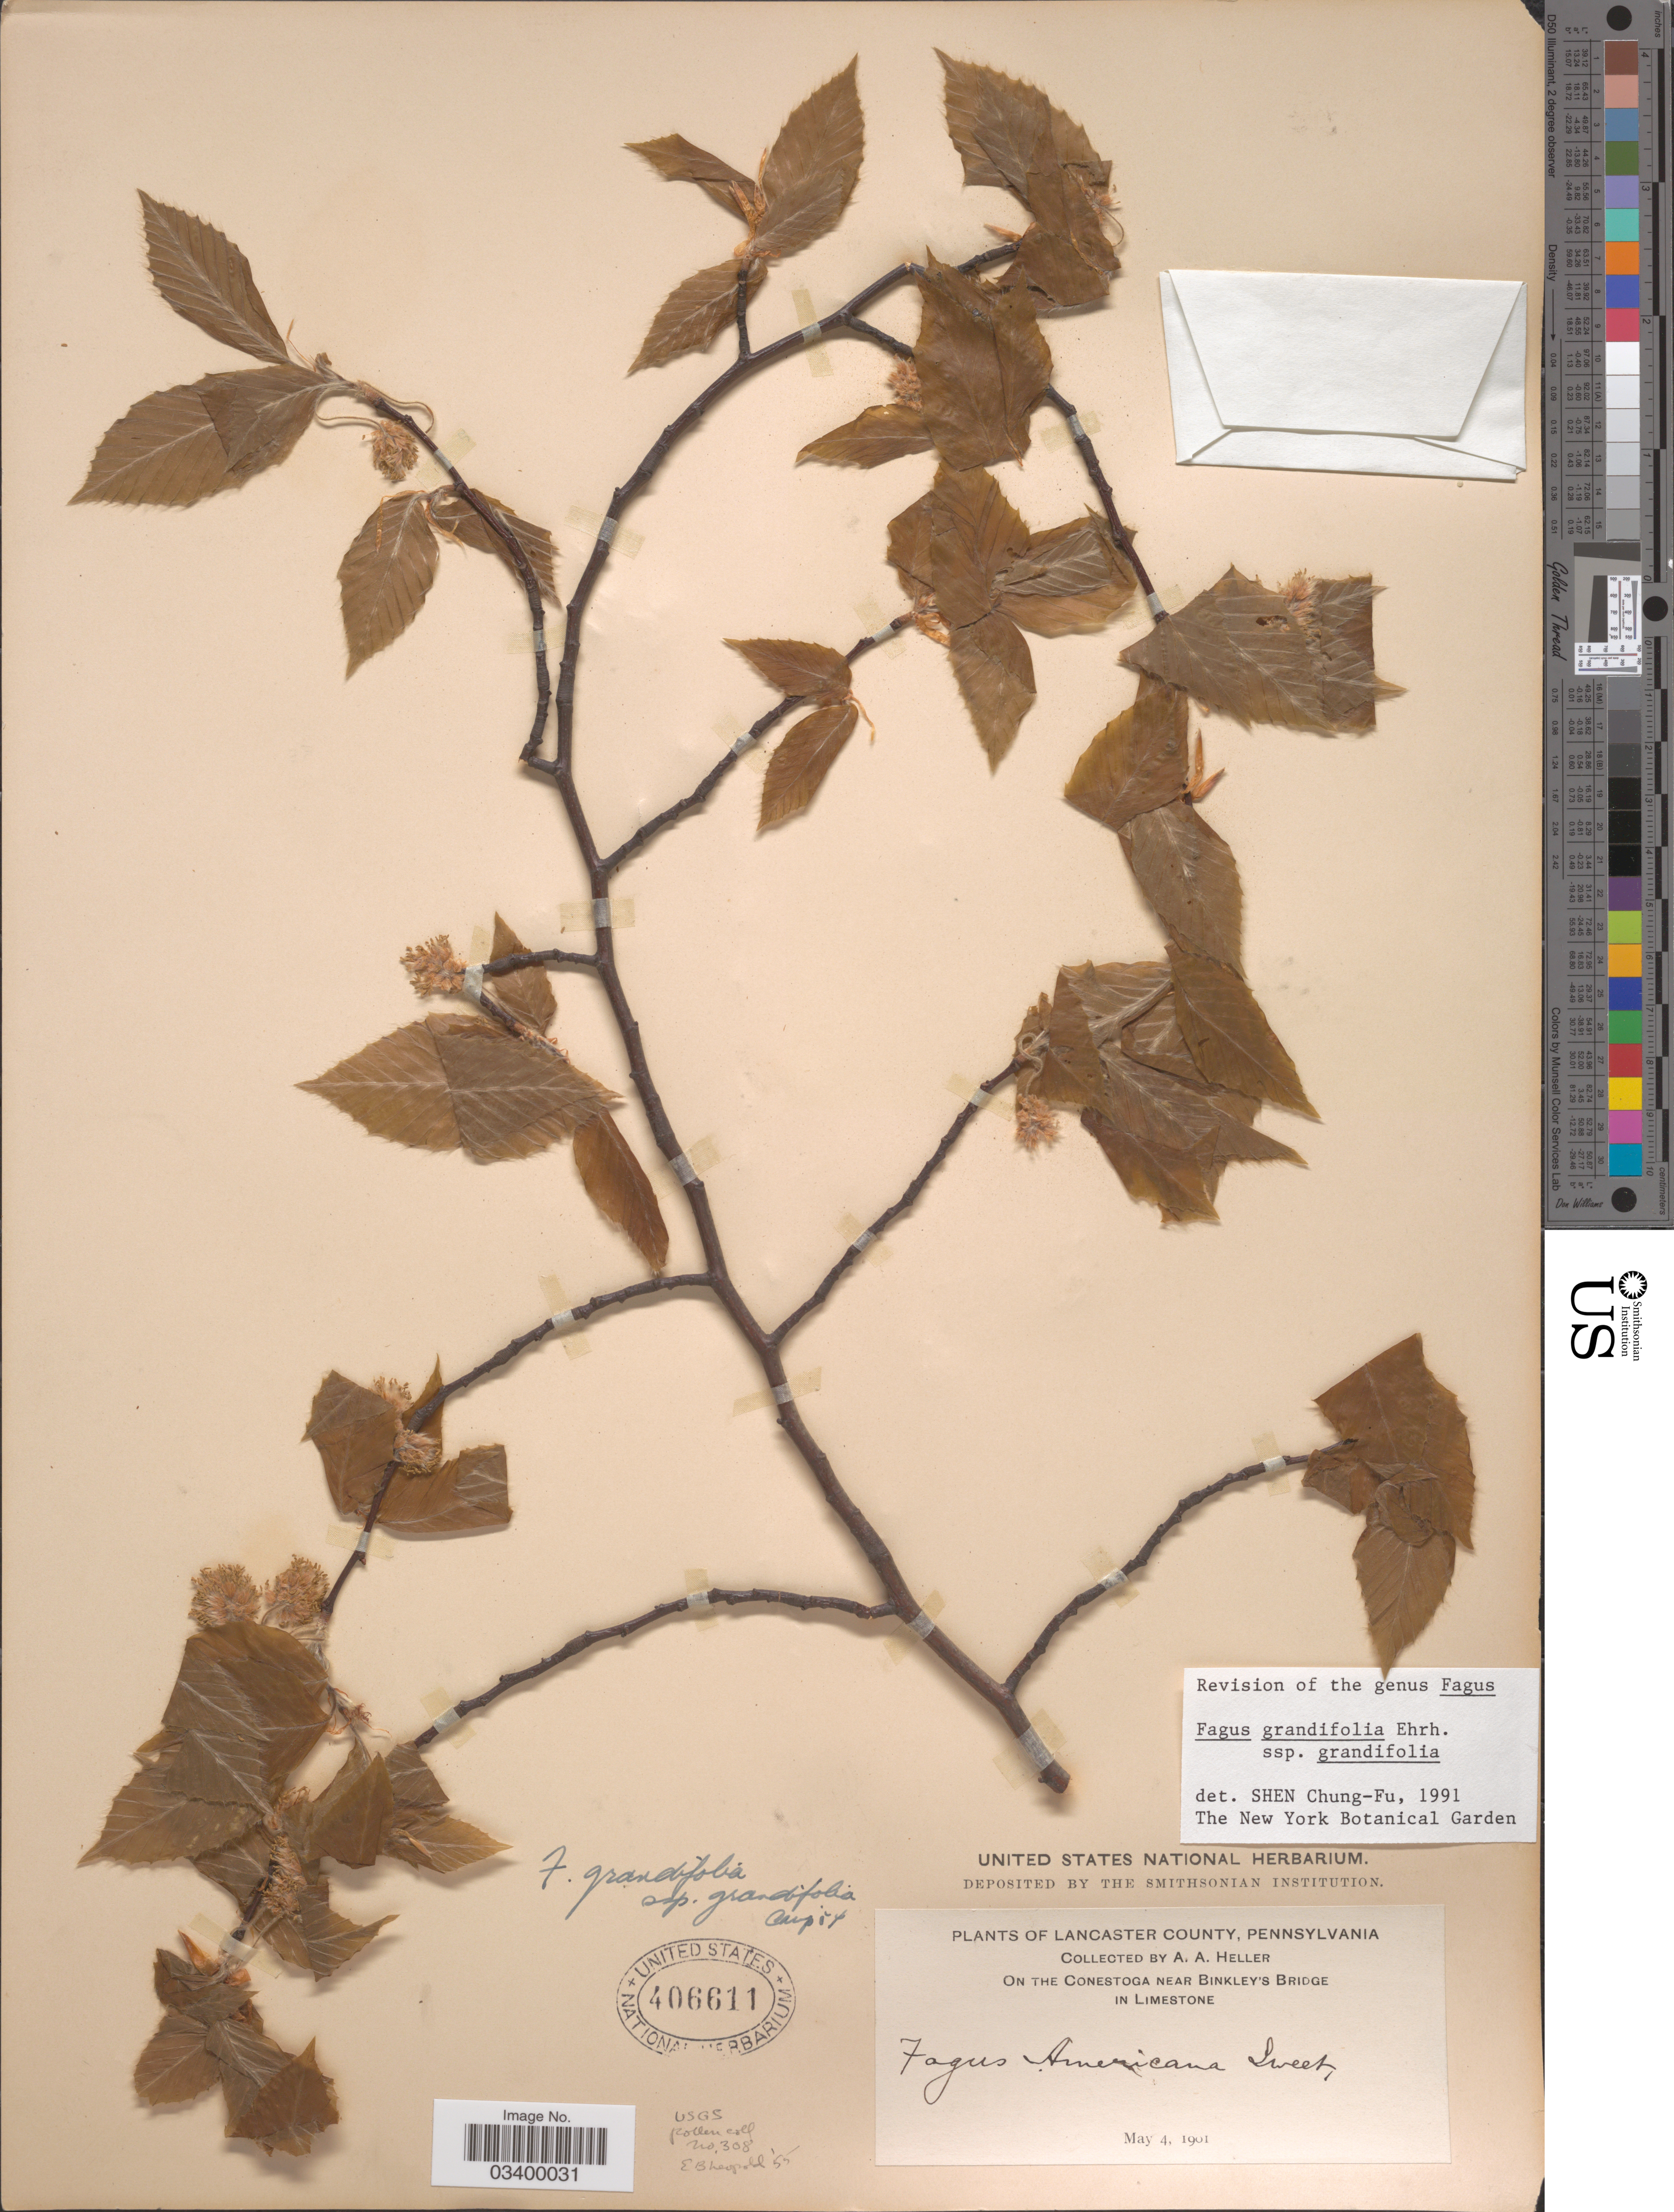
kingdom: Plantae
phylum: Tracheophyta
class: Magnoliopsida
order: Fagales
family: Fagaceae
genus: Fagus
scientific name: Fagus grandifolia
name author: Ehrh.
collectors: A. A. Heller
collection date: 1901-05-04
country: United States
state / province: Pennsylvania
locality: Lancaster County. On the Conestoga near Binkley's Bridge in Limestone.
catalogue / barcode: US 406611